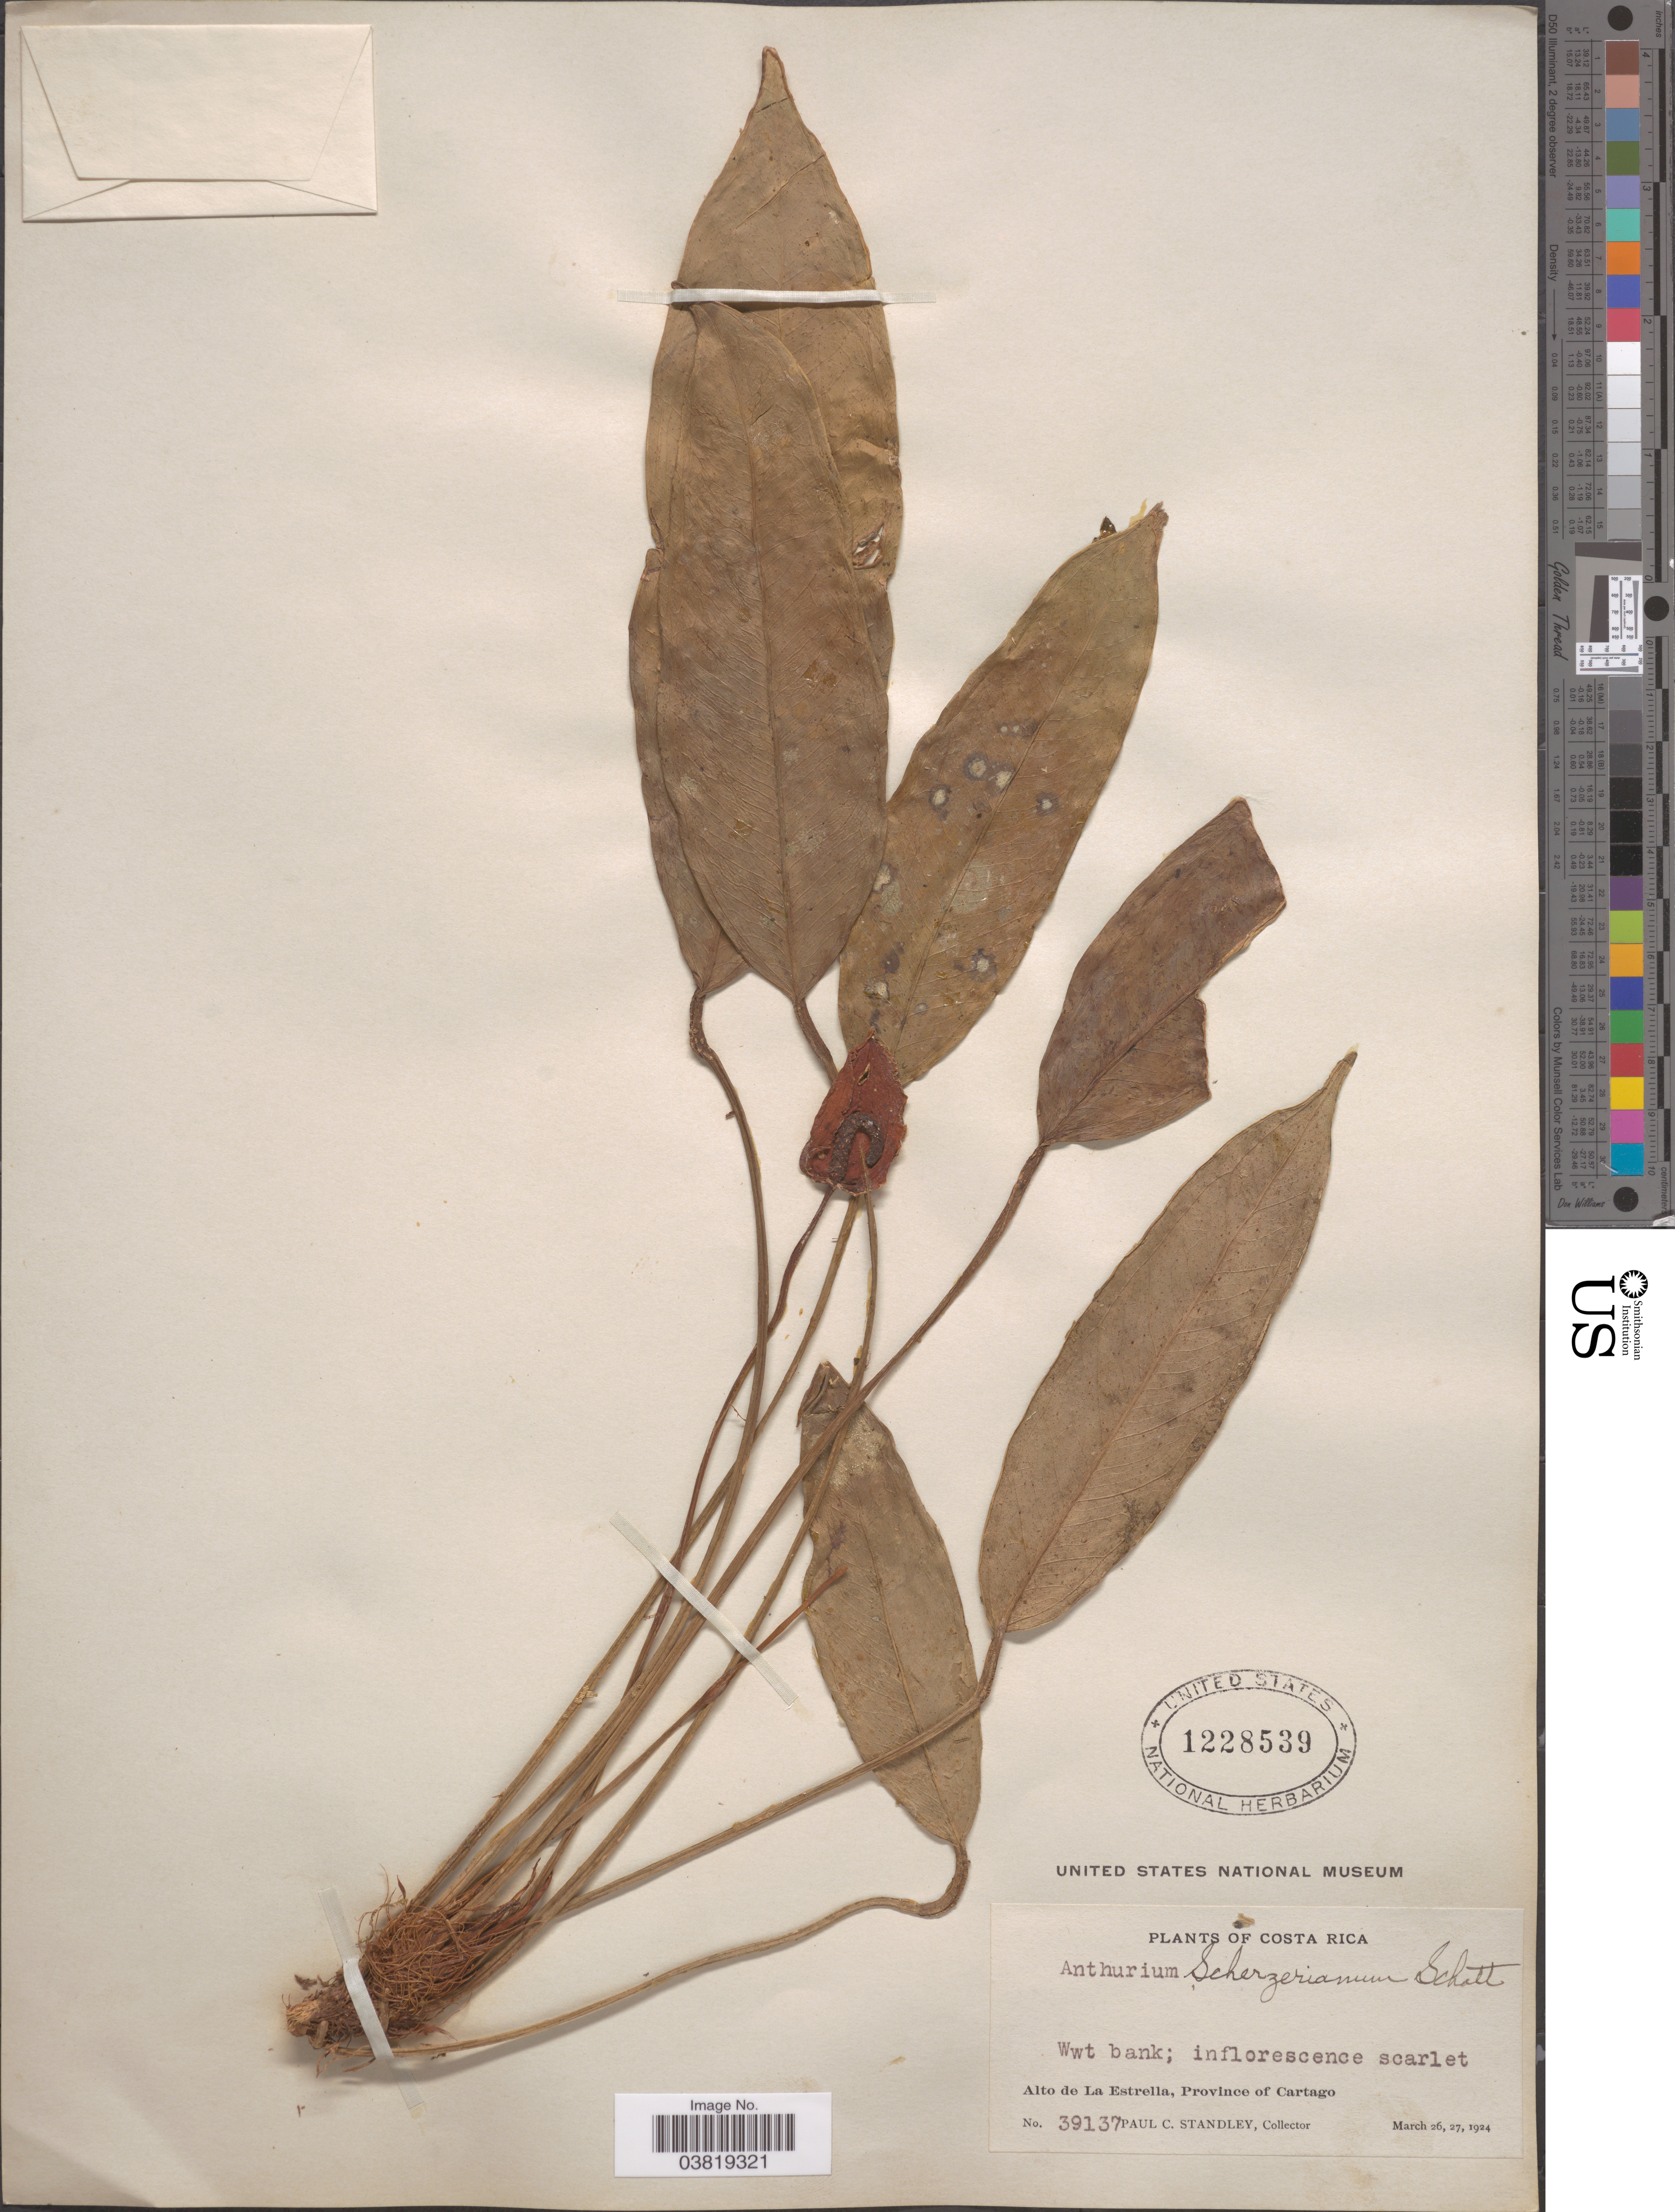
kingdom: Plantae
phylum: Tracheophyta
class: Liliopsida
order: Alismatales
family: Araceae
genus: Anthurium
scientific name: Anthurium scherzerianum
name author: Schott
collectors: P. C. Standley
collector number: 39137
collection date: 1924-03-26/1924-03-27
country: Costa Rica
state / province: Cartago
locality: Alto de La Estrella.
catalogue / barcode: US 1228539